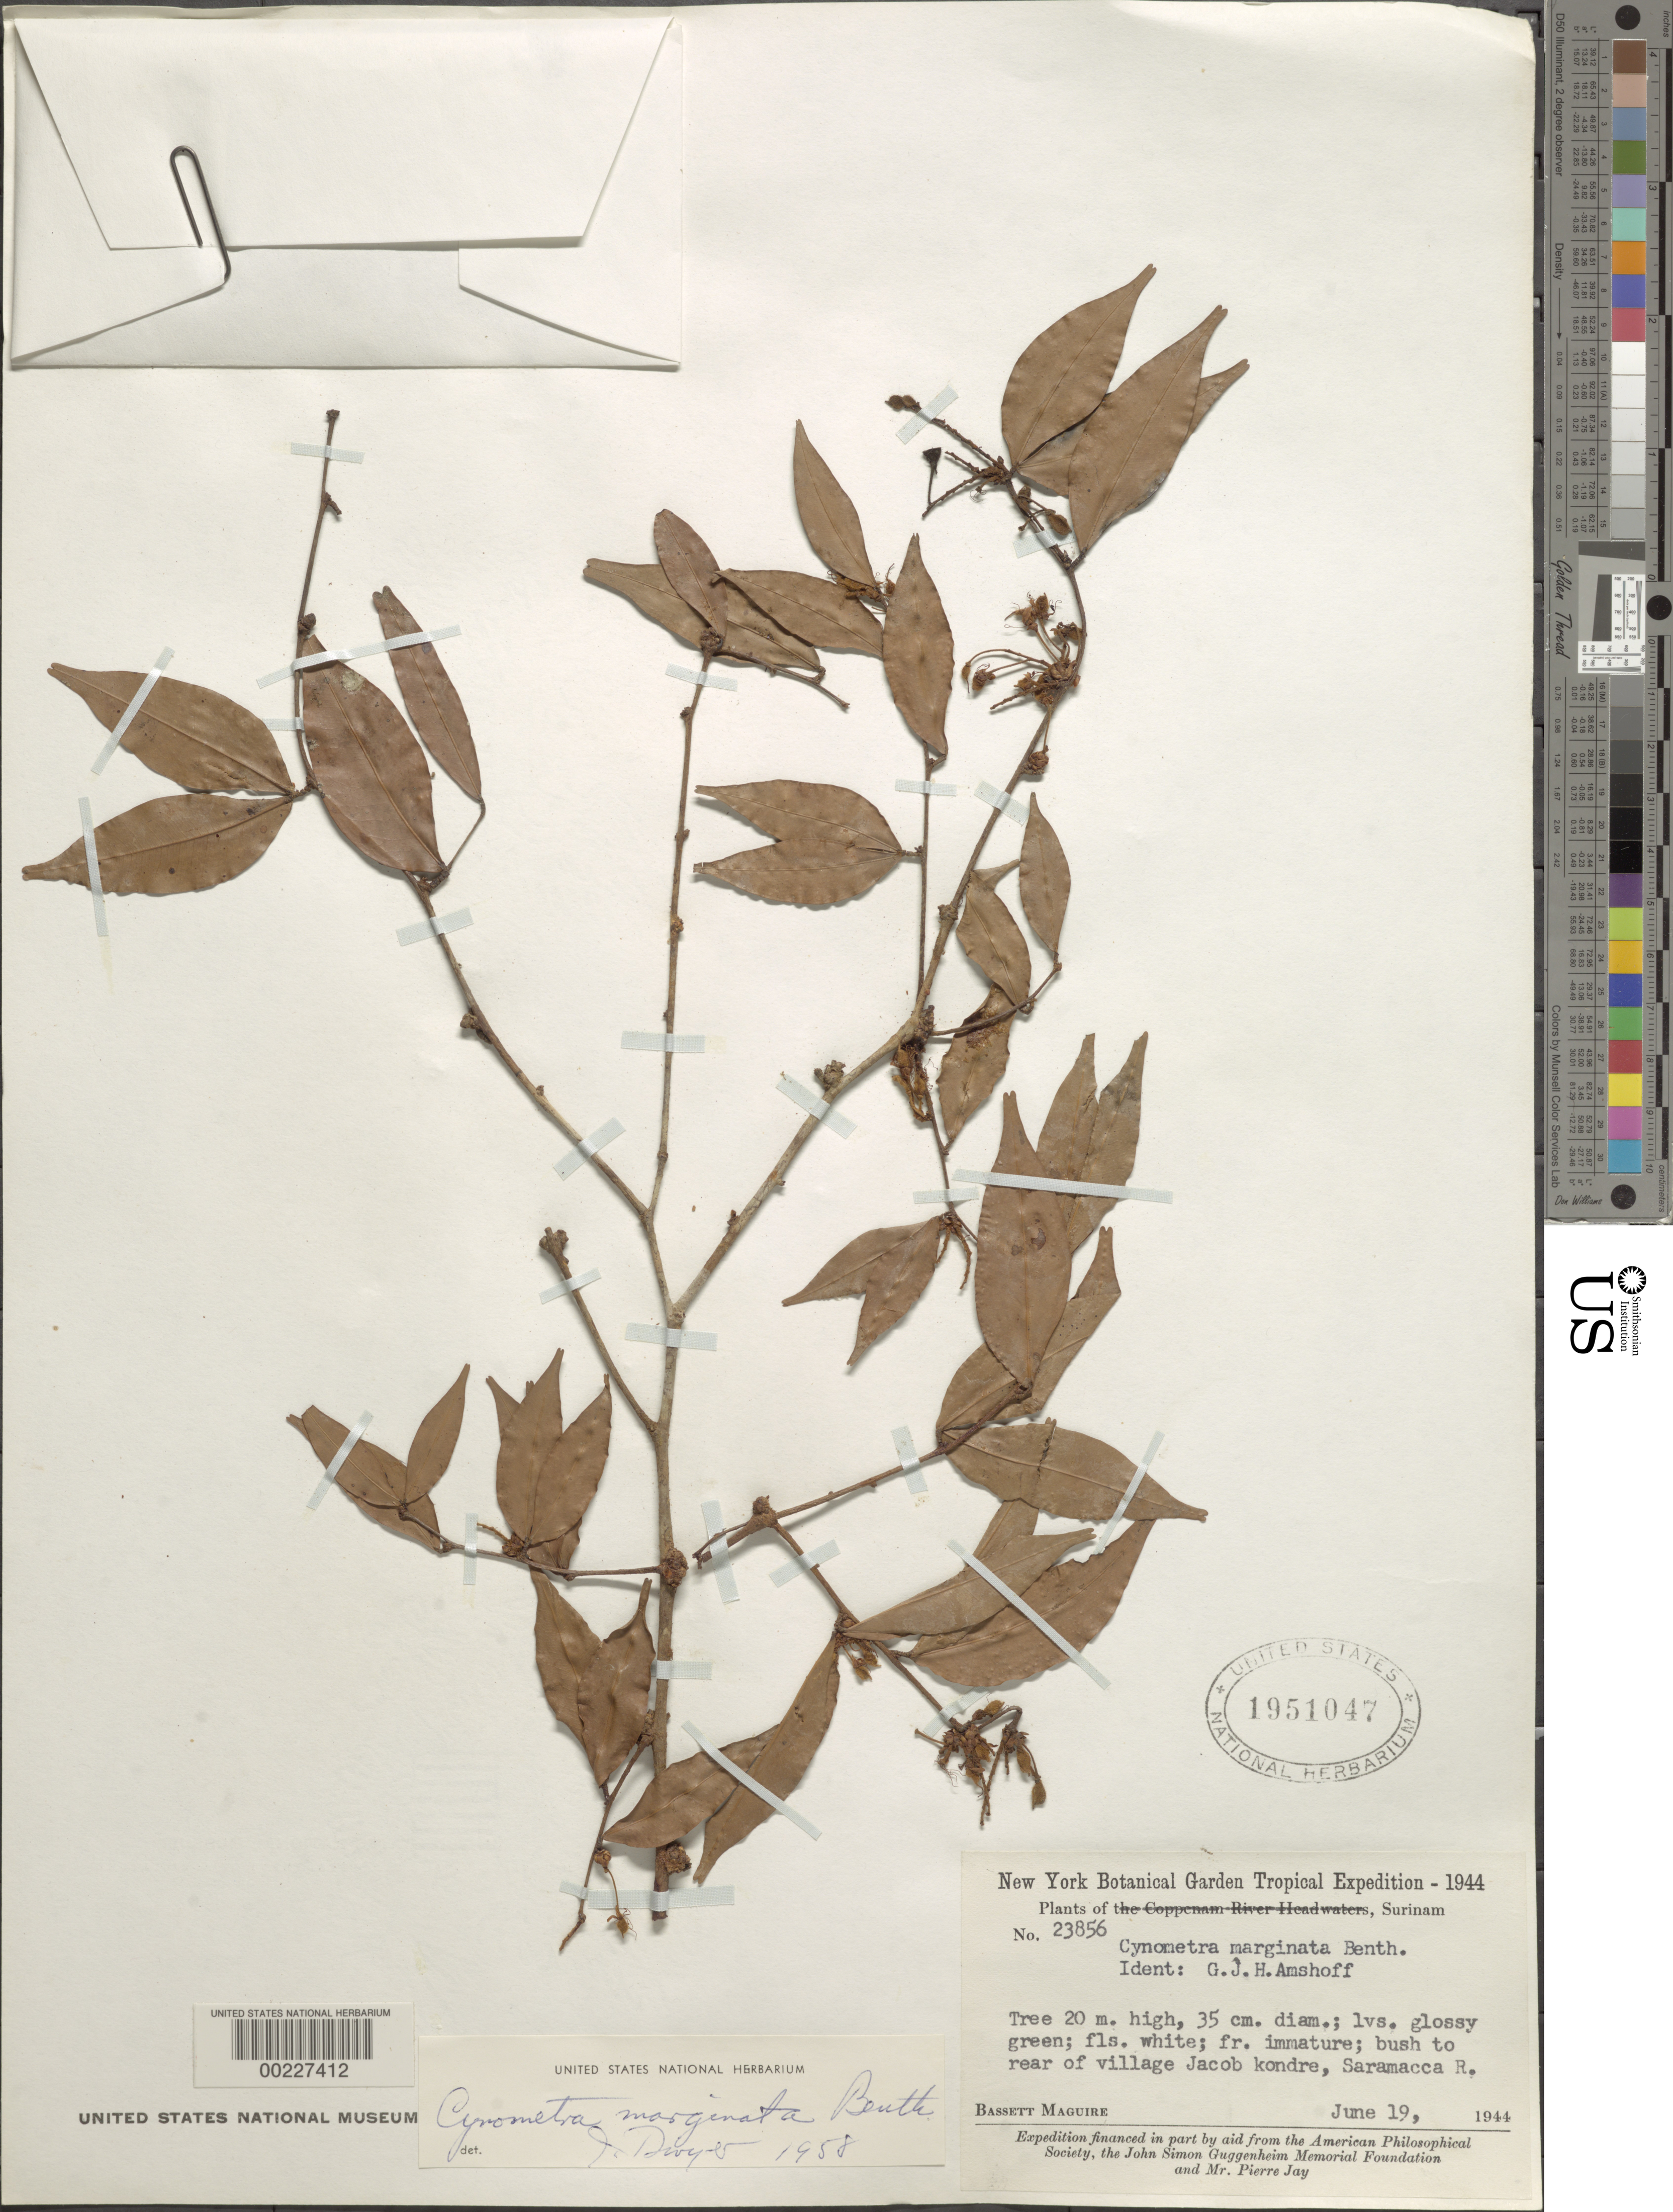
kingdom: Plantae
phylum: Tracheophyta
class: Magnoliopsida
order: Fabales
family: Fabaceae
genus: Cynometra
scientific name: Cynometra marginata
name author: Benth.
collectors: B. Maguire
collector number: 23856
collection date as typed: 19 Jun 1944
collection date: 1944-06-19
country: Suriname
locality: Rear of village jacob kondre, saramacca river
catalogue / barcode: US 1951047